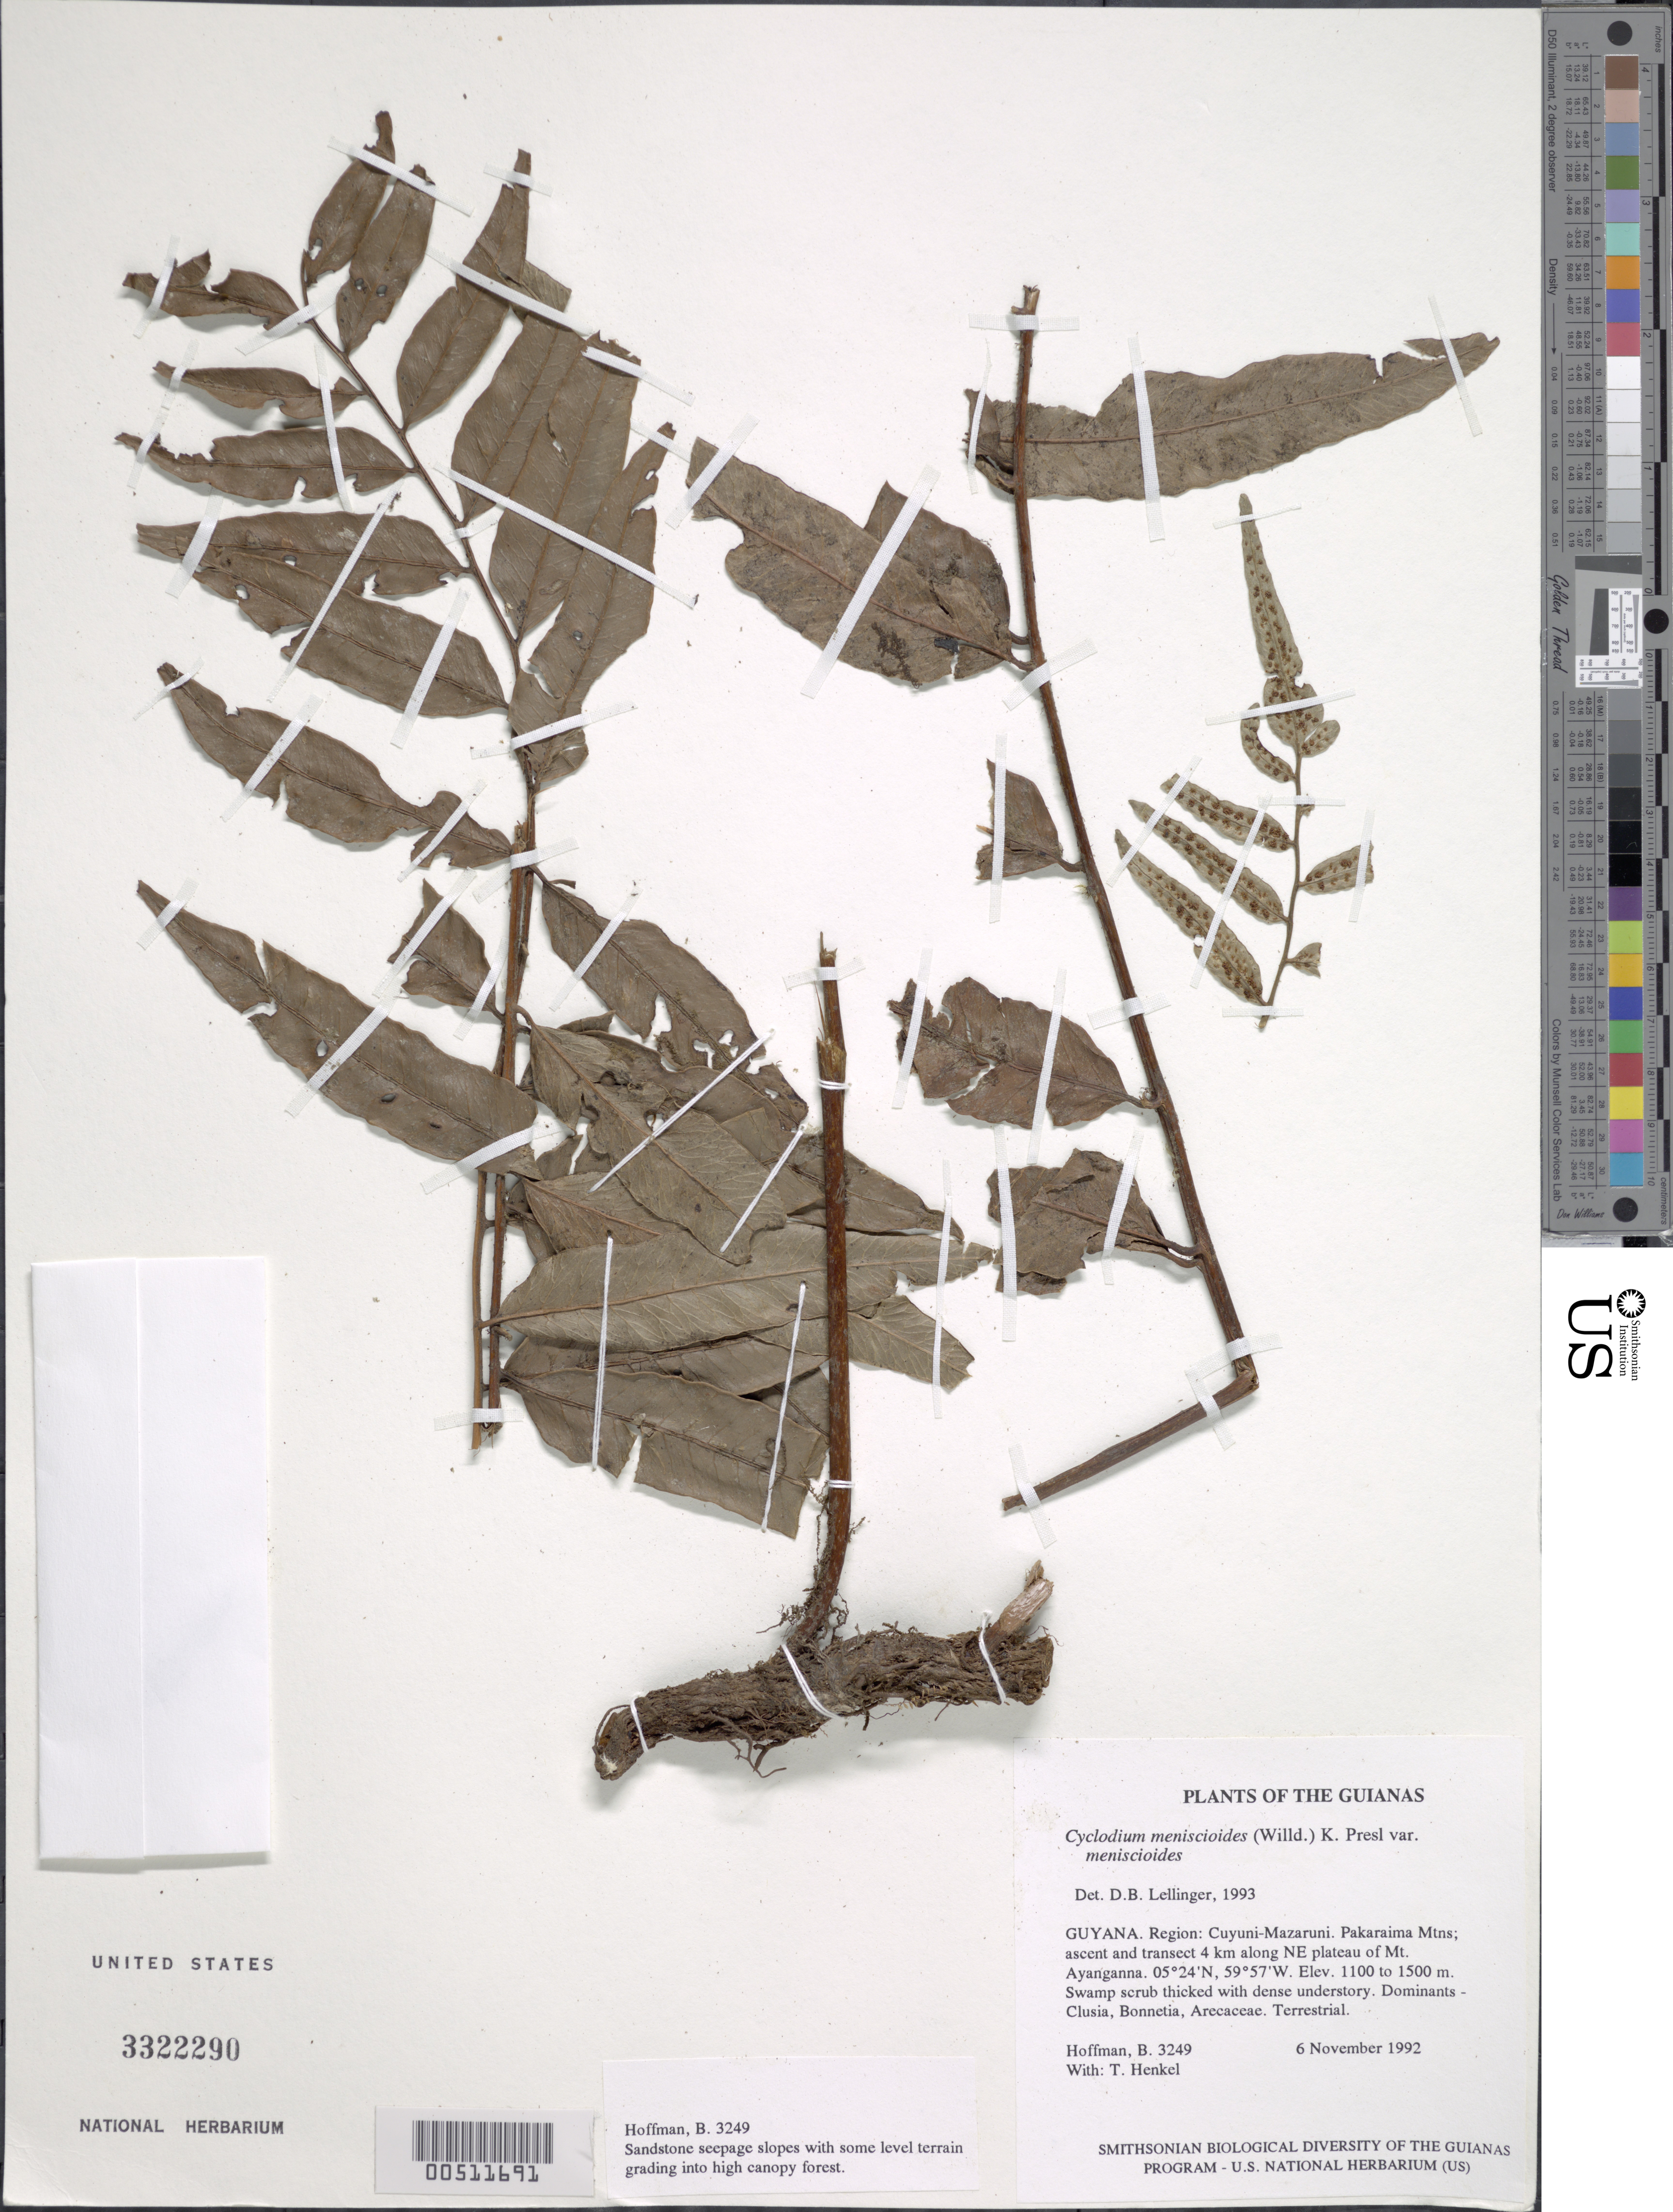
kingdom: Plantae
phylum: Tracheophyta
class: Polypodiopsida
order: Polypodiales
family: Dryopteridaceae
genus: Cyclodium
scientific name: Cyclodium meniscioides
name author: (Willd.) C. Presl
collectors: B. Hoffman & T. Henkel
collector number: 3249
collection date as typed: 6 November 1992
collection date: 1992-11-06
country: Guyana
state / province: Cuyuni-Mazaruni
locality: Pakaraima Mountains; ascent and transect 4 km along NE plateau of Mt. Ayanganna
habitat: Swamp scrub thicked with dense understory. Dominants - Clusia, Bonnetia, Arecaceae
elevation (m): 1100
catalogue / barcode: US 3322290